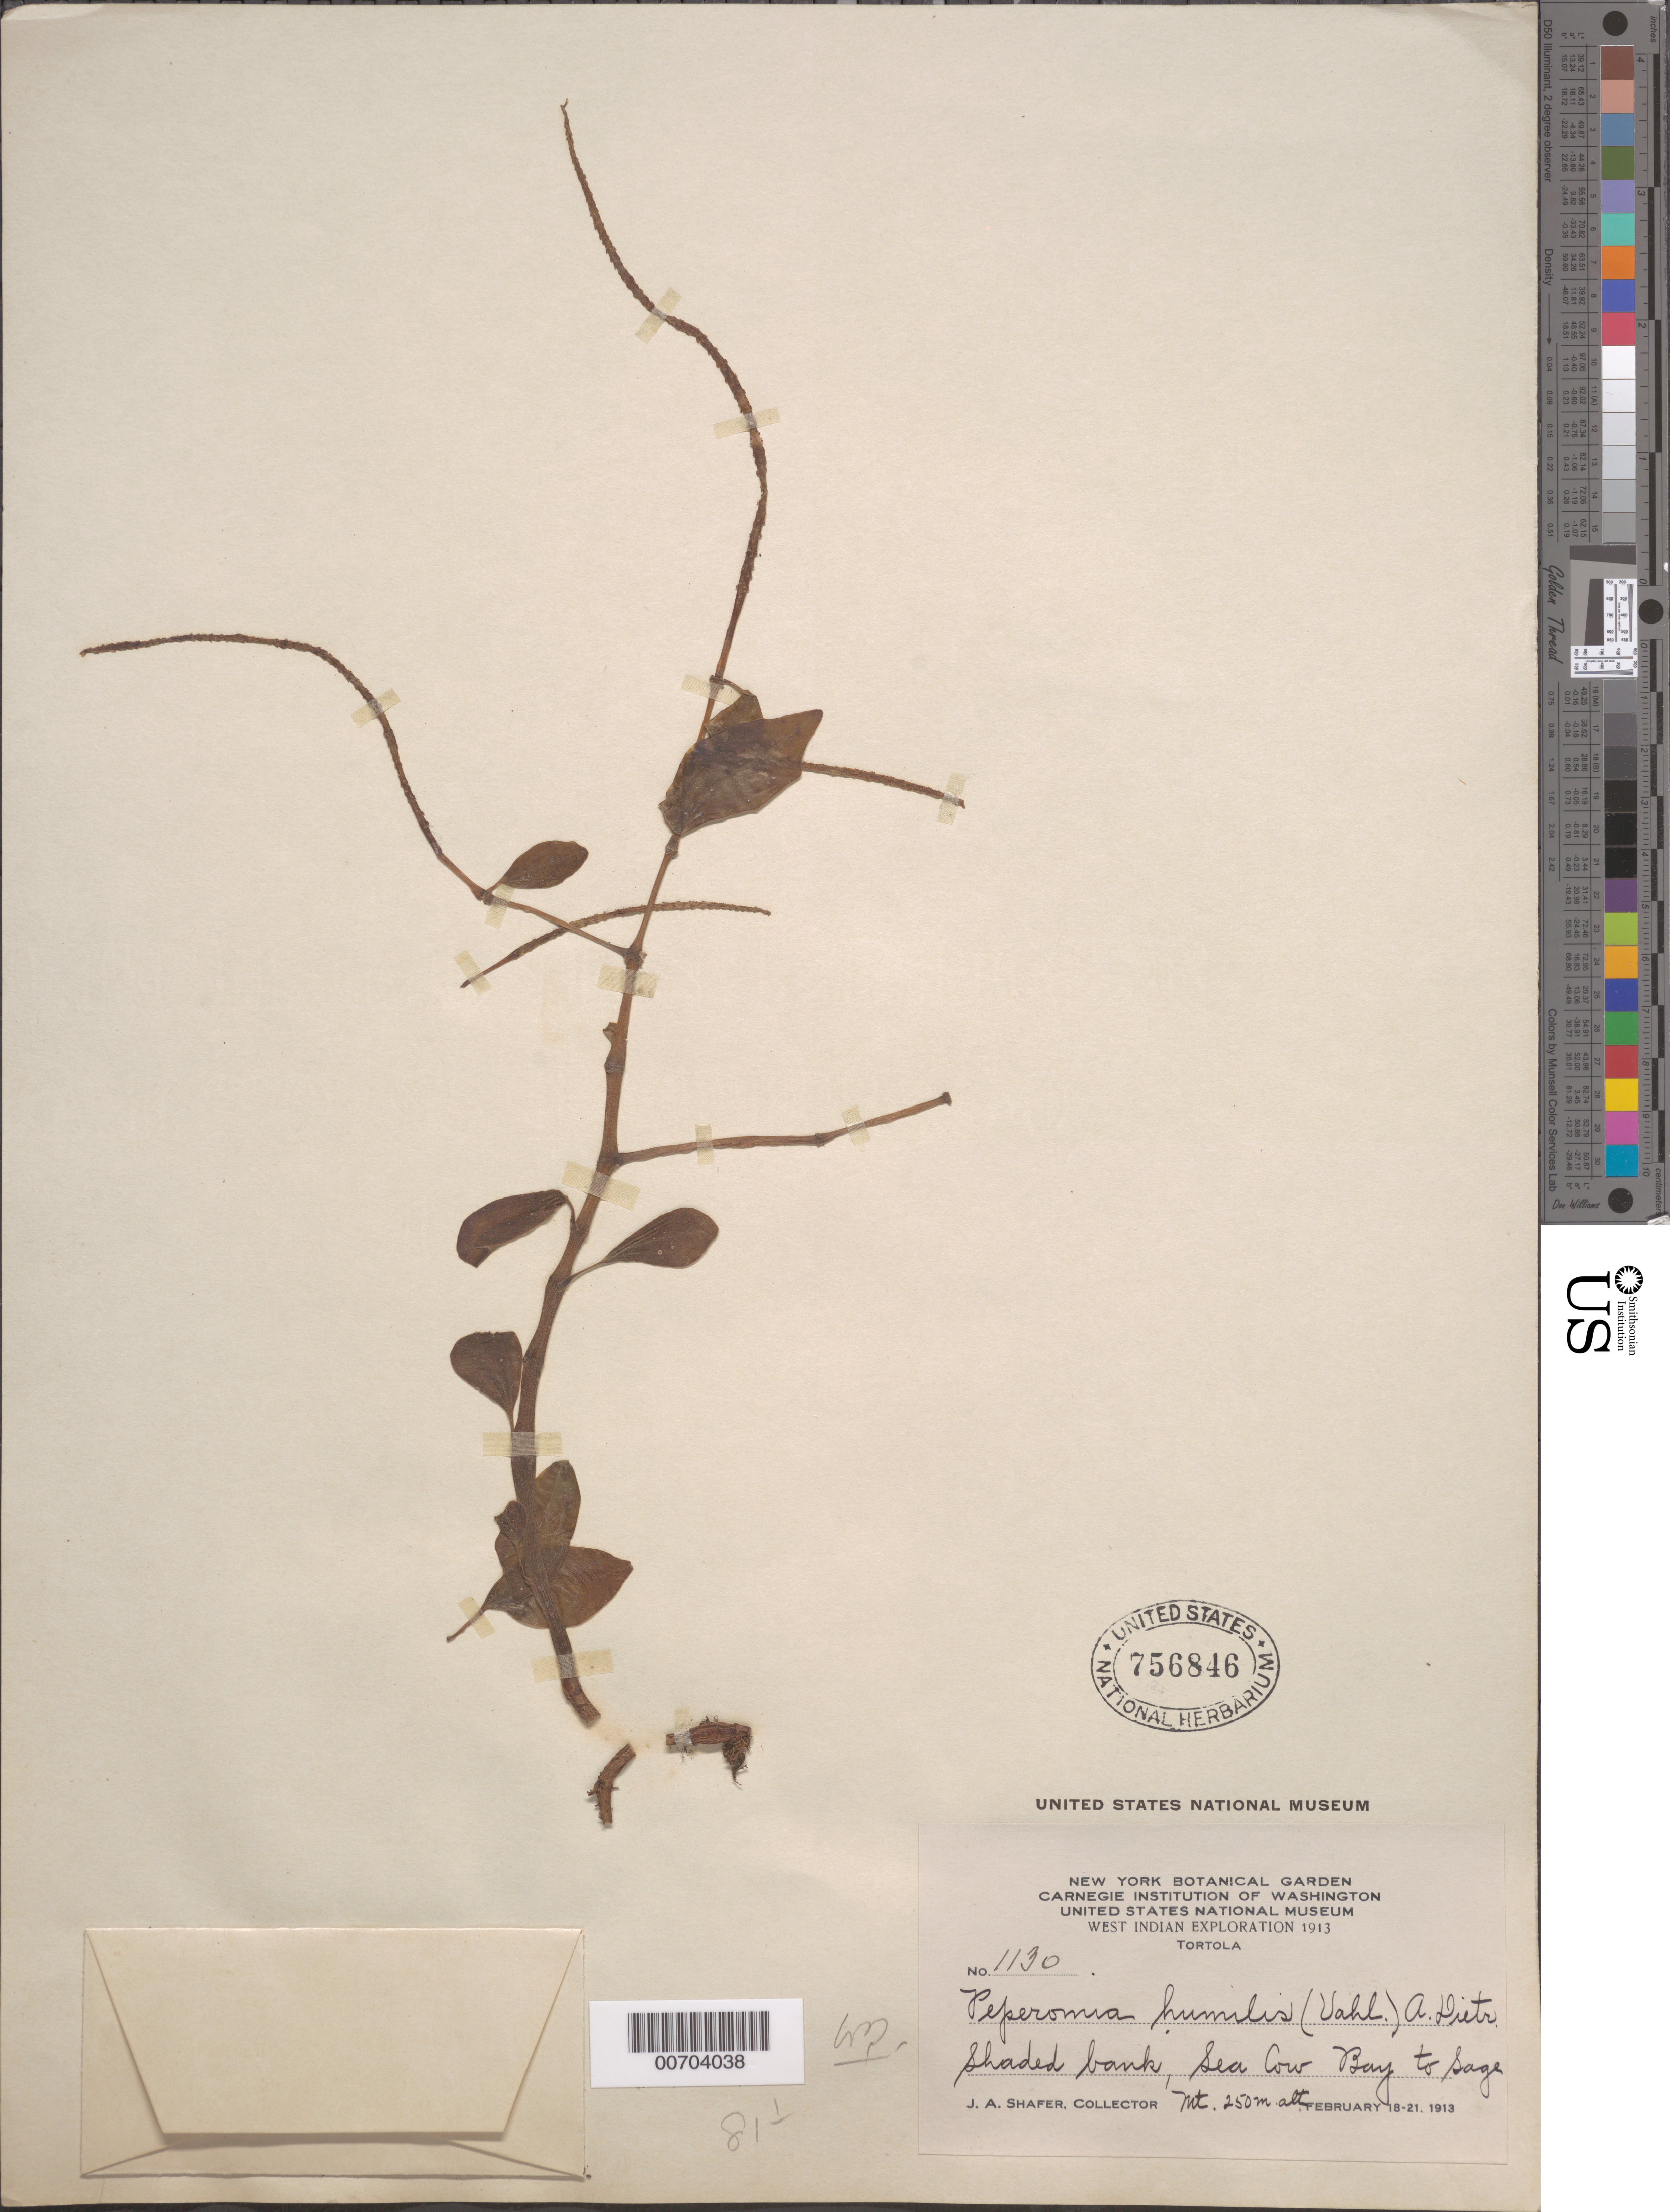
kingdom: Plantae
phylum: Tracheophyta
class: Magnoliopsida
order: Piperales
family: Piperaceae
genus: Peperomia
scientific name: Peperomia humilis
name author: (Vahl) A. Dietr.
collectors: J. A. Shafer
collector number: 1130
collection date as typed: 18 Feb 1913 to 21 Feb 1913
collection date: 1913-02-18/1913-02-21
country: British Virgin Islands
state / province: Tortola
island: Tortola Island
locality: Sea Cow Bay to Sage Mt.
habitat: Shaded bank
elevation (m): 250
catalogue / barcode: US 756846